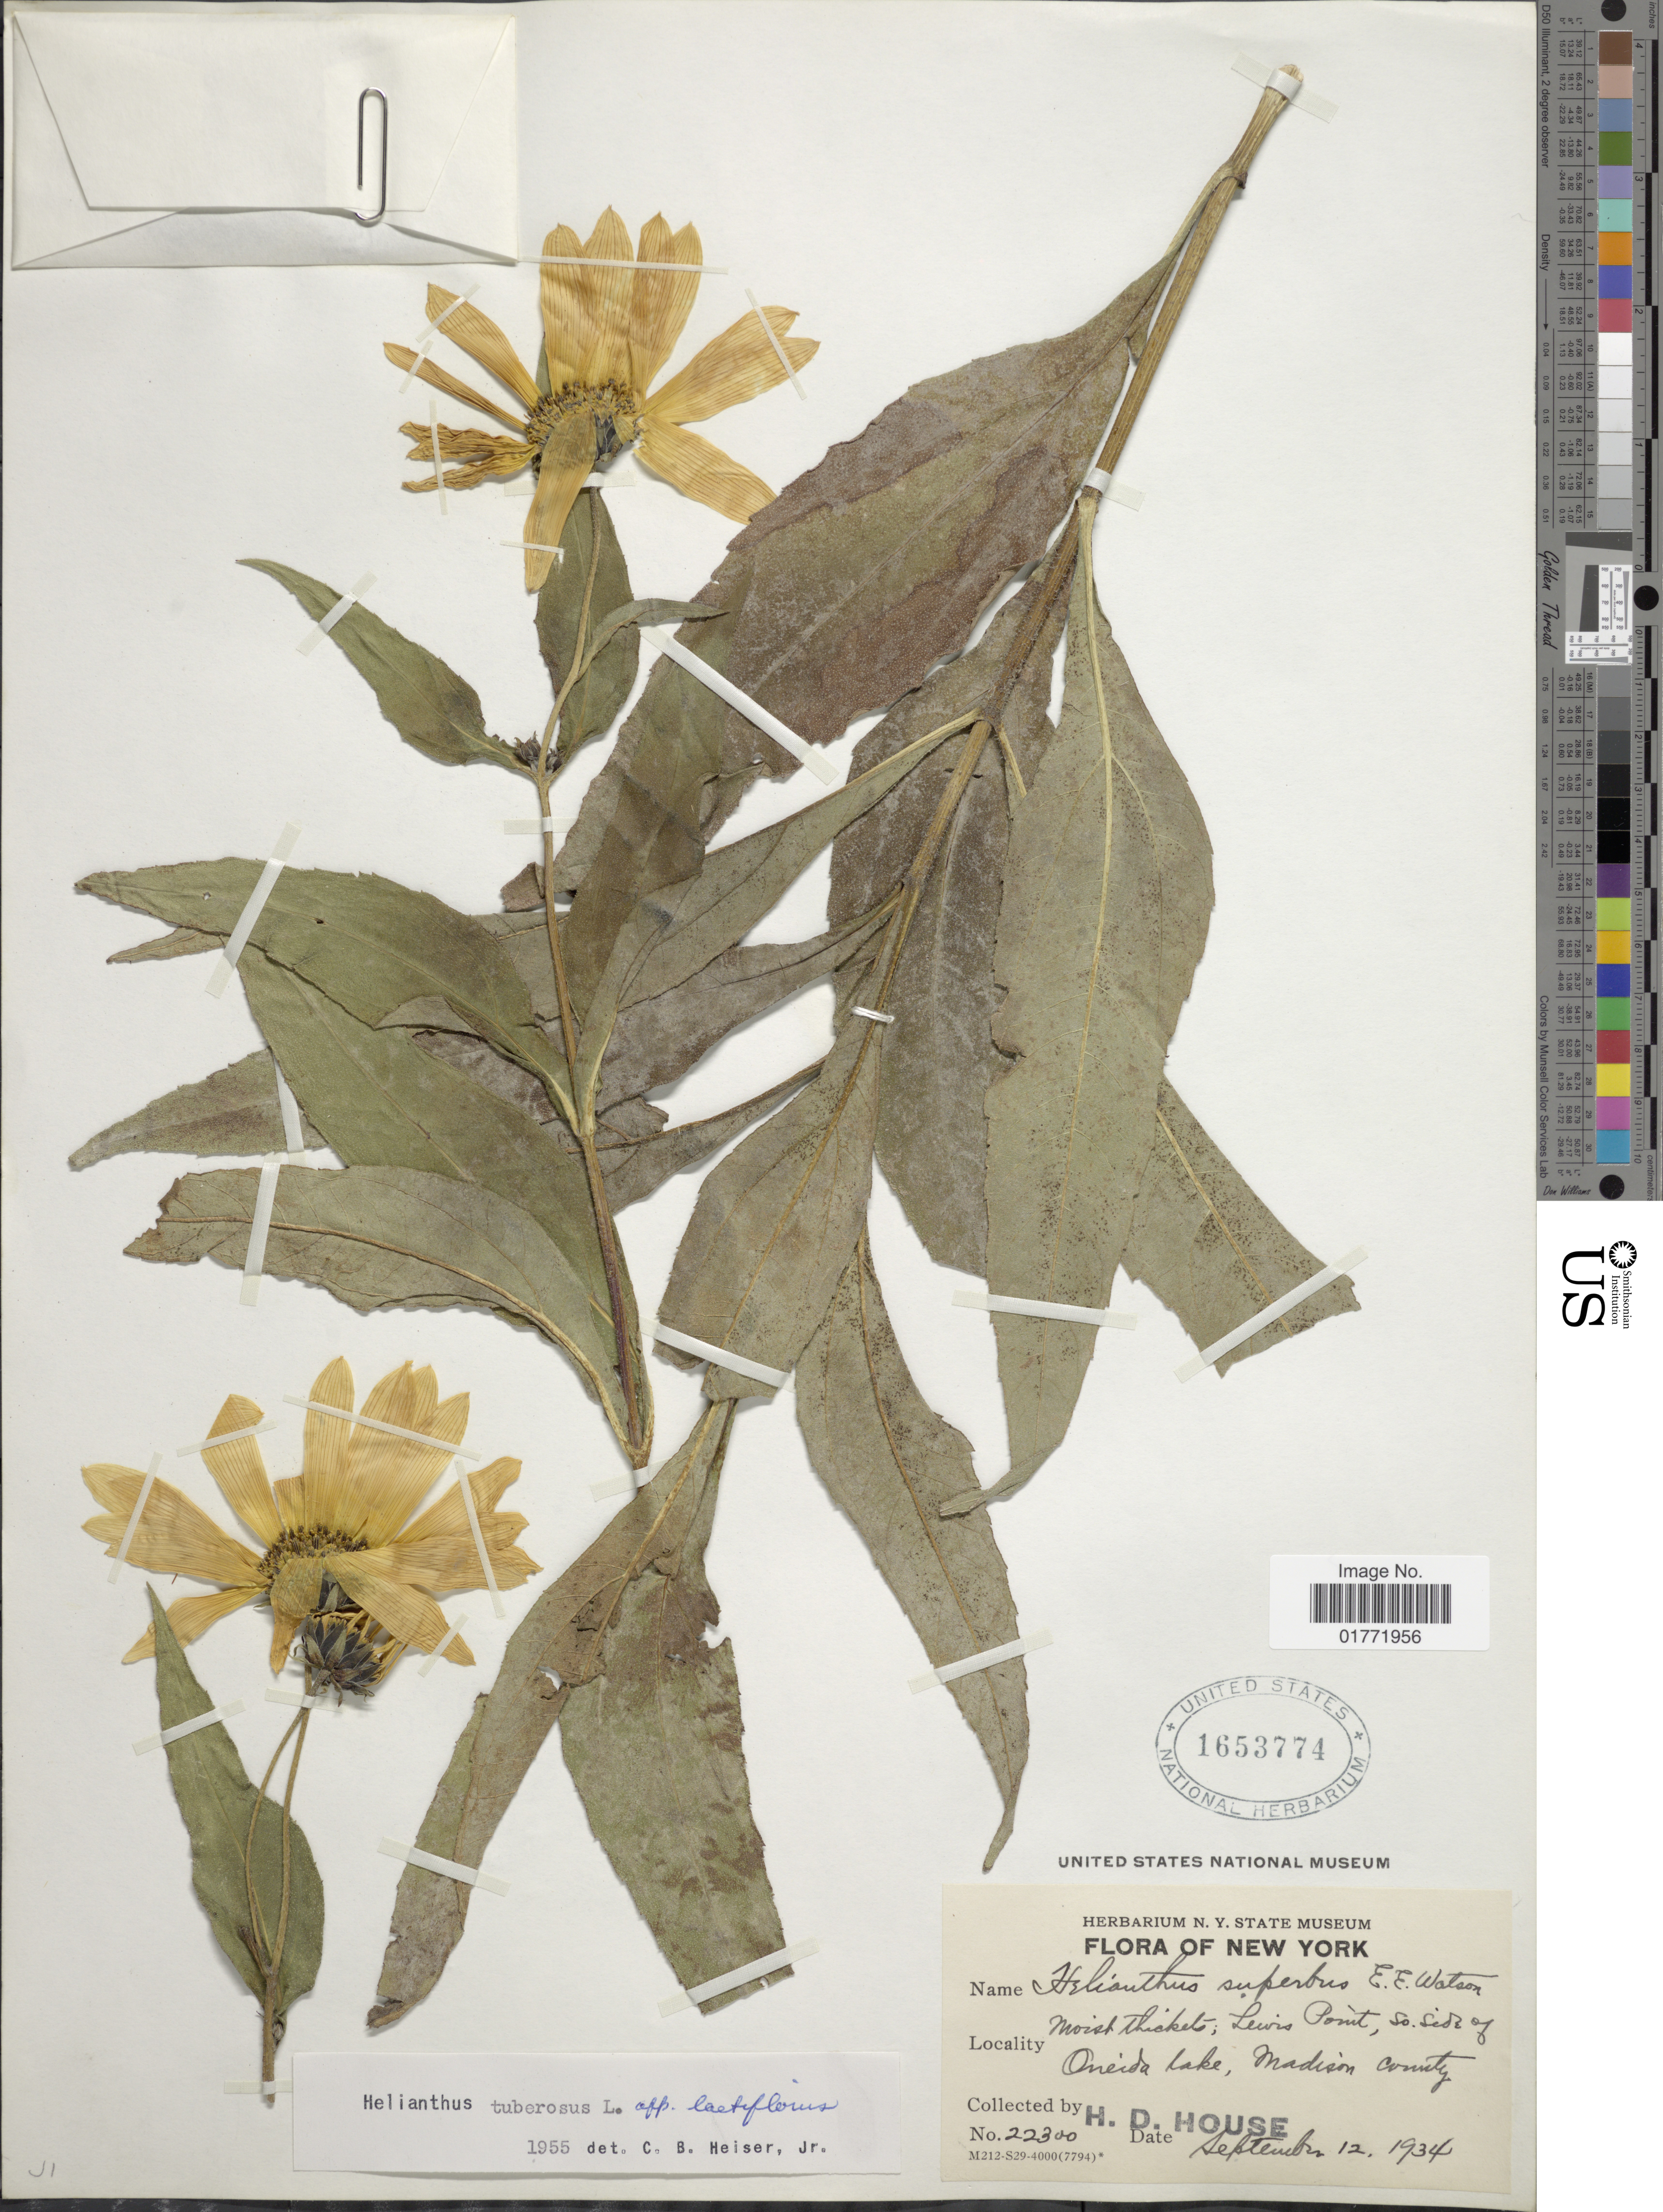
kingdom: Plantae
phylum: Tracheophyta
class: Magnoliopsida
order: Asterales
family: Asteraceae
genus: Helianthus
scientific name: Helianthus tuberosus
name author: L.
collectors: H. D. House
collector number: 22300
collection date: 1934-09-12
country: United States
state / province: New York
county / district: Oneida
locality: New York. Lewis Point, So. side of Oneida lake, Madison County.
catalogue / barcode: US 1653774